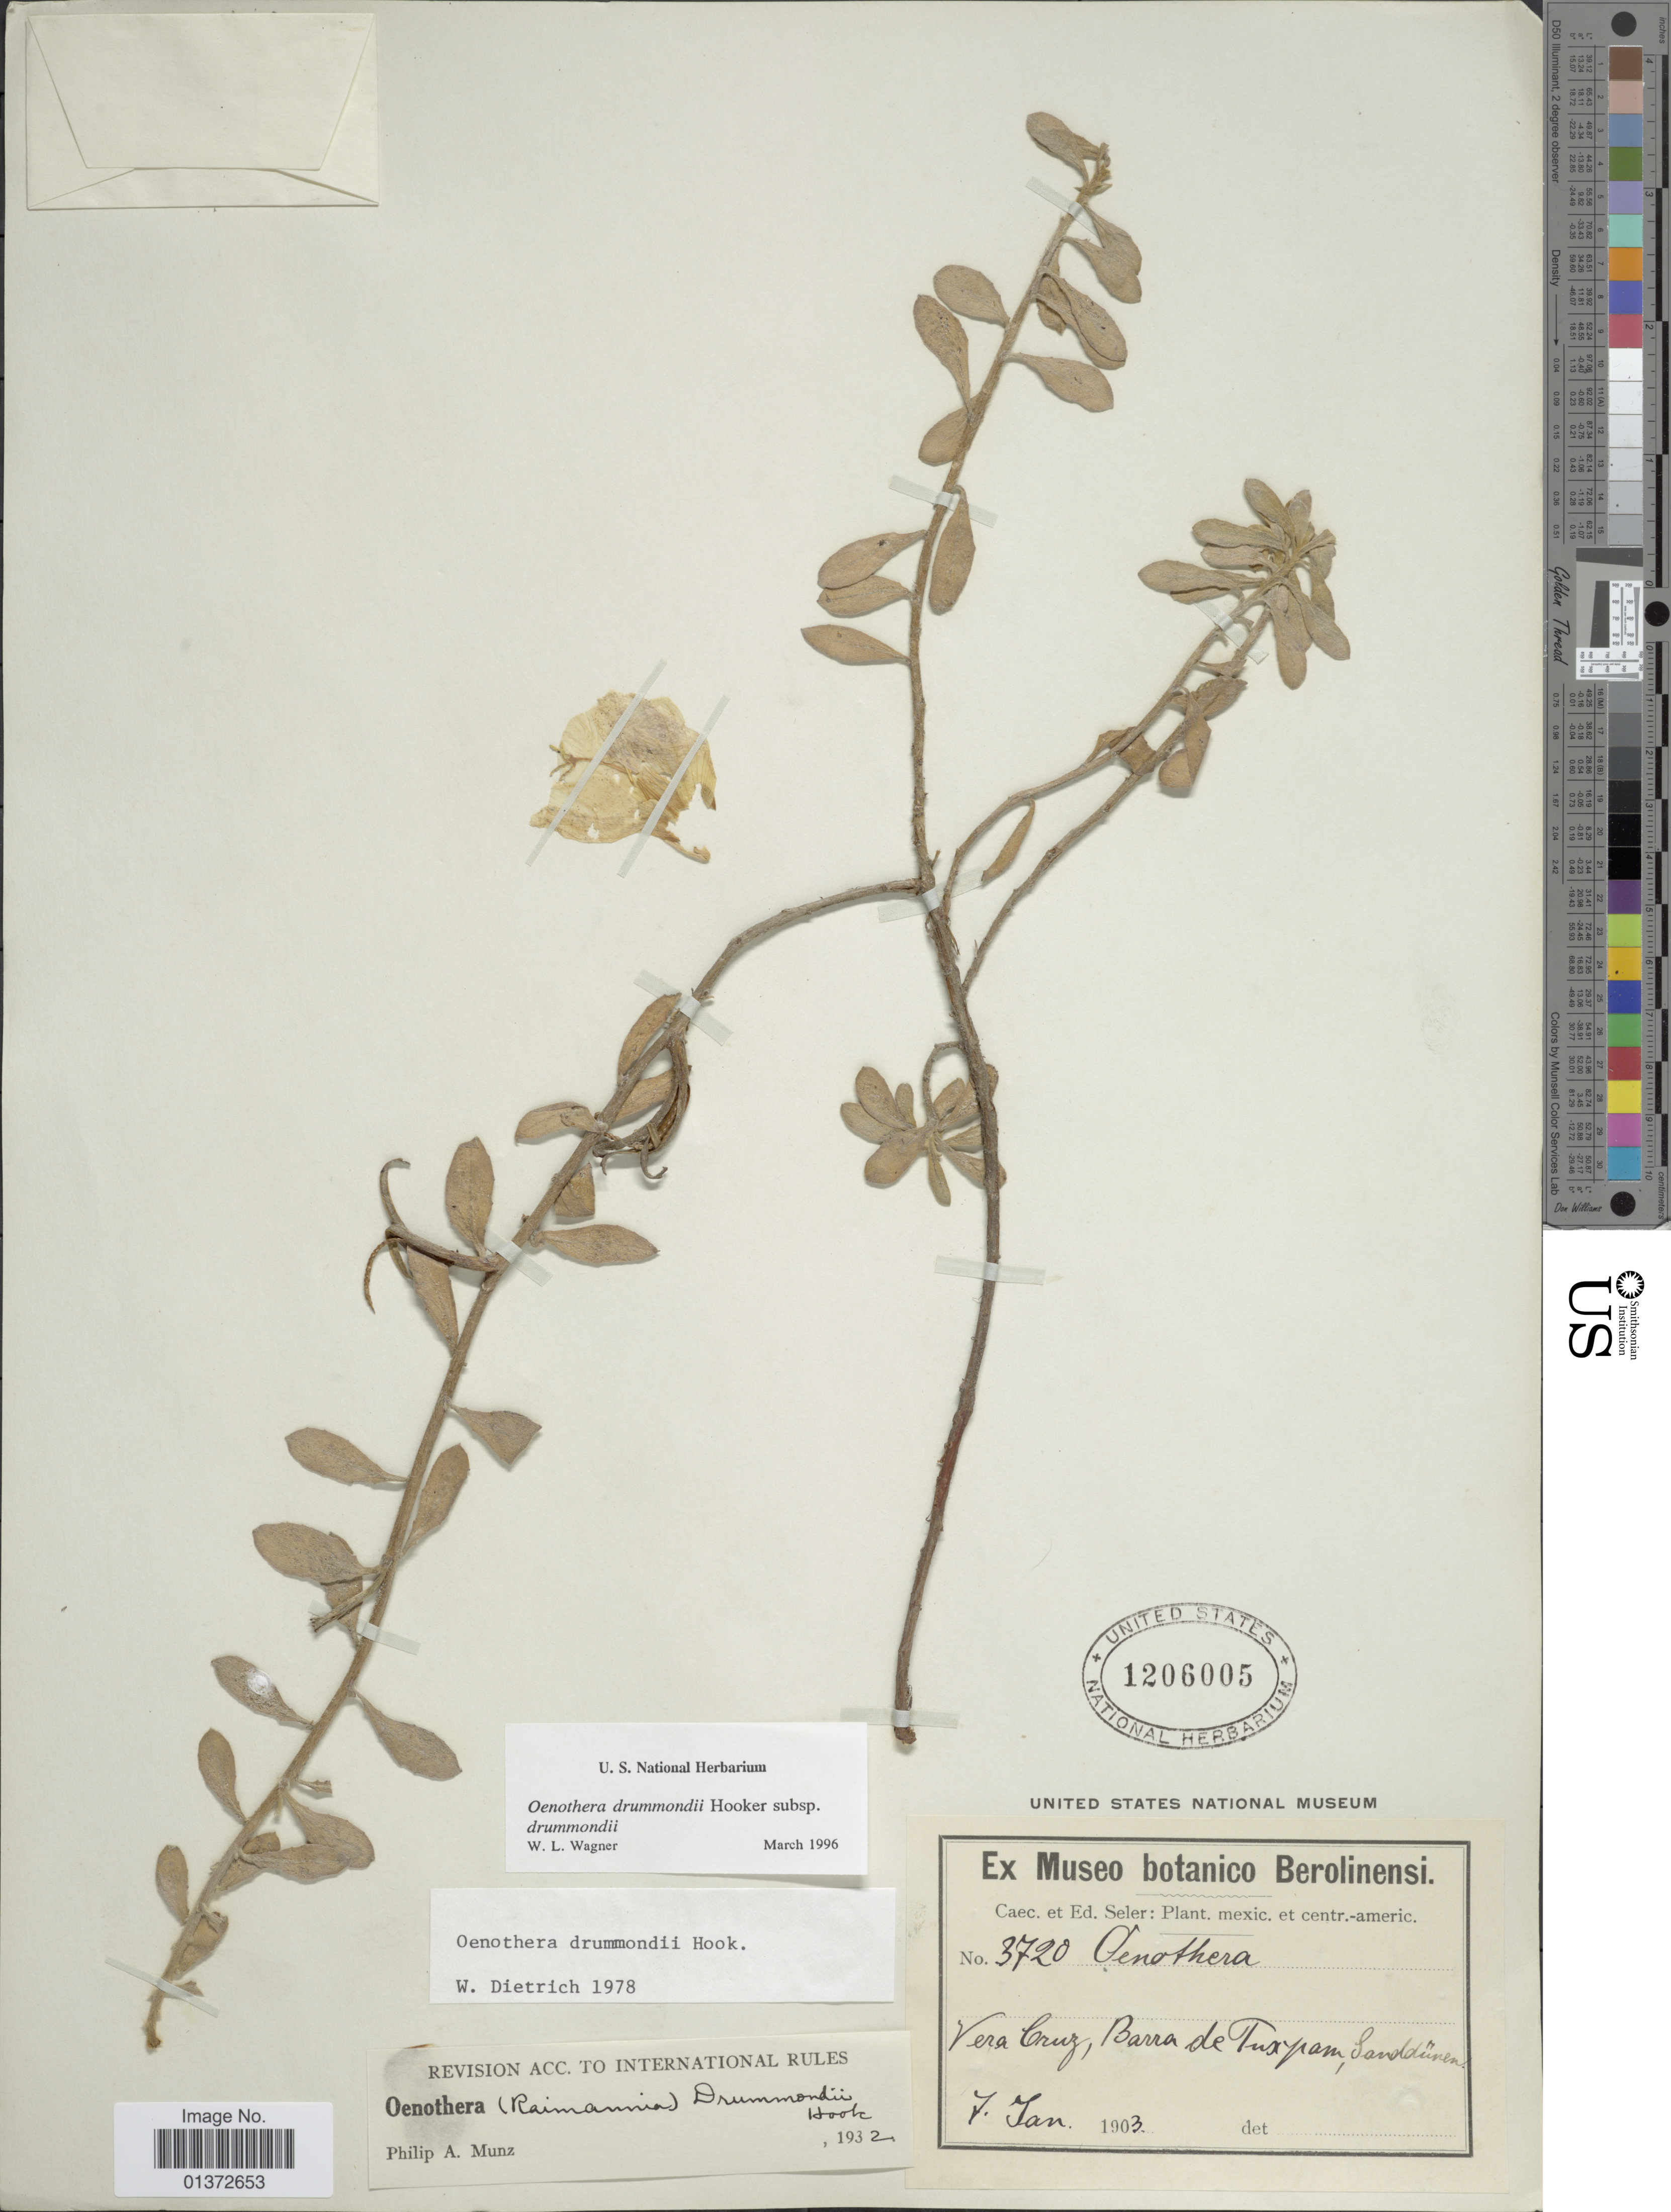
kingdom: Plantae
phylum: Tracheophyta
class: Magnoliopsida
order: Myrtales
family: Onagraceae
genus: Oenothera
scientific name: Oenothera drummondii subsp. drummondii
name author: Hook.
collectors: C. Seler & E. G. Seler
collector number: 3720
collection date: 1903-01-07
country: Mexico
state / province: Veracruz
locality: Vera Cruz, Barra de Tuxpam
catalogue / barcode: US 1206005